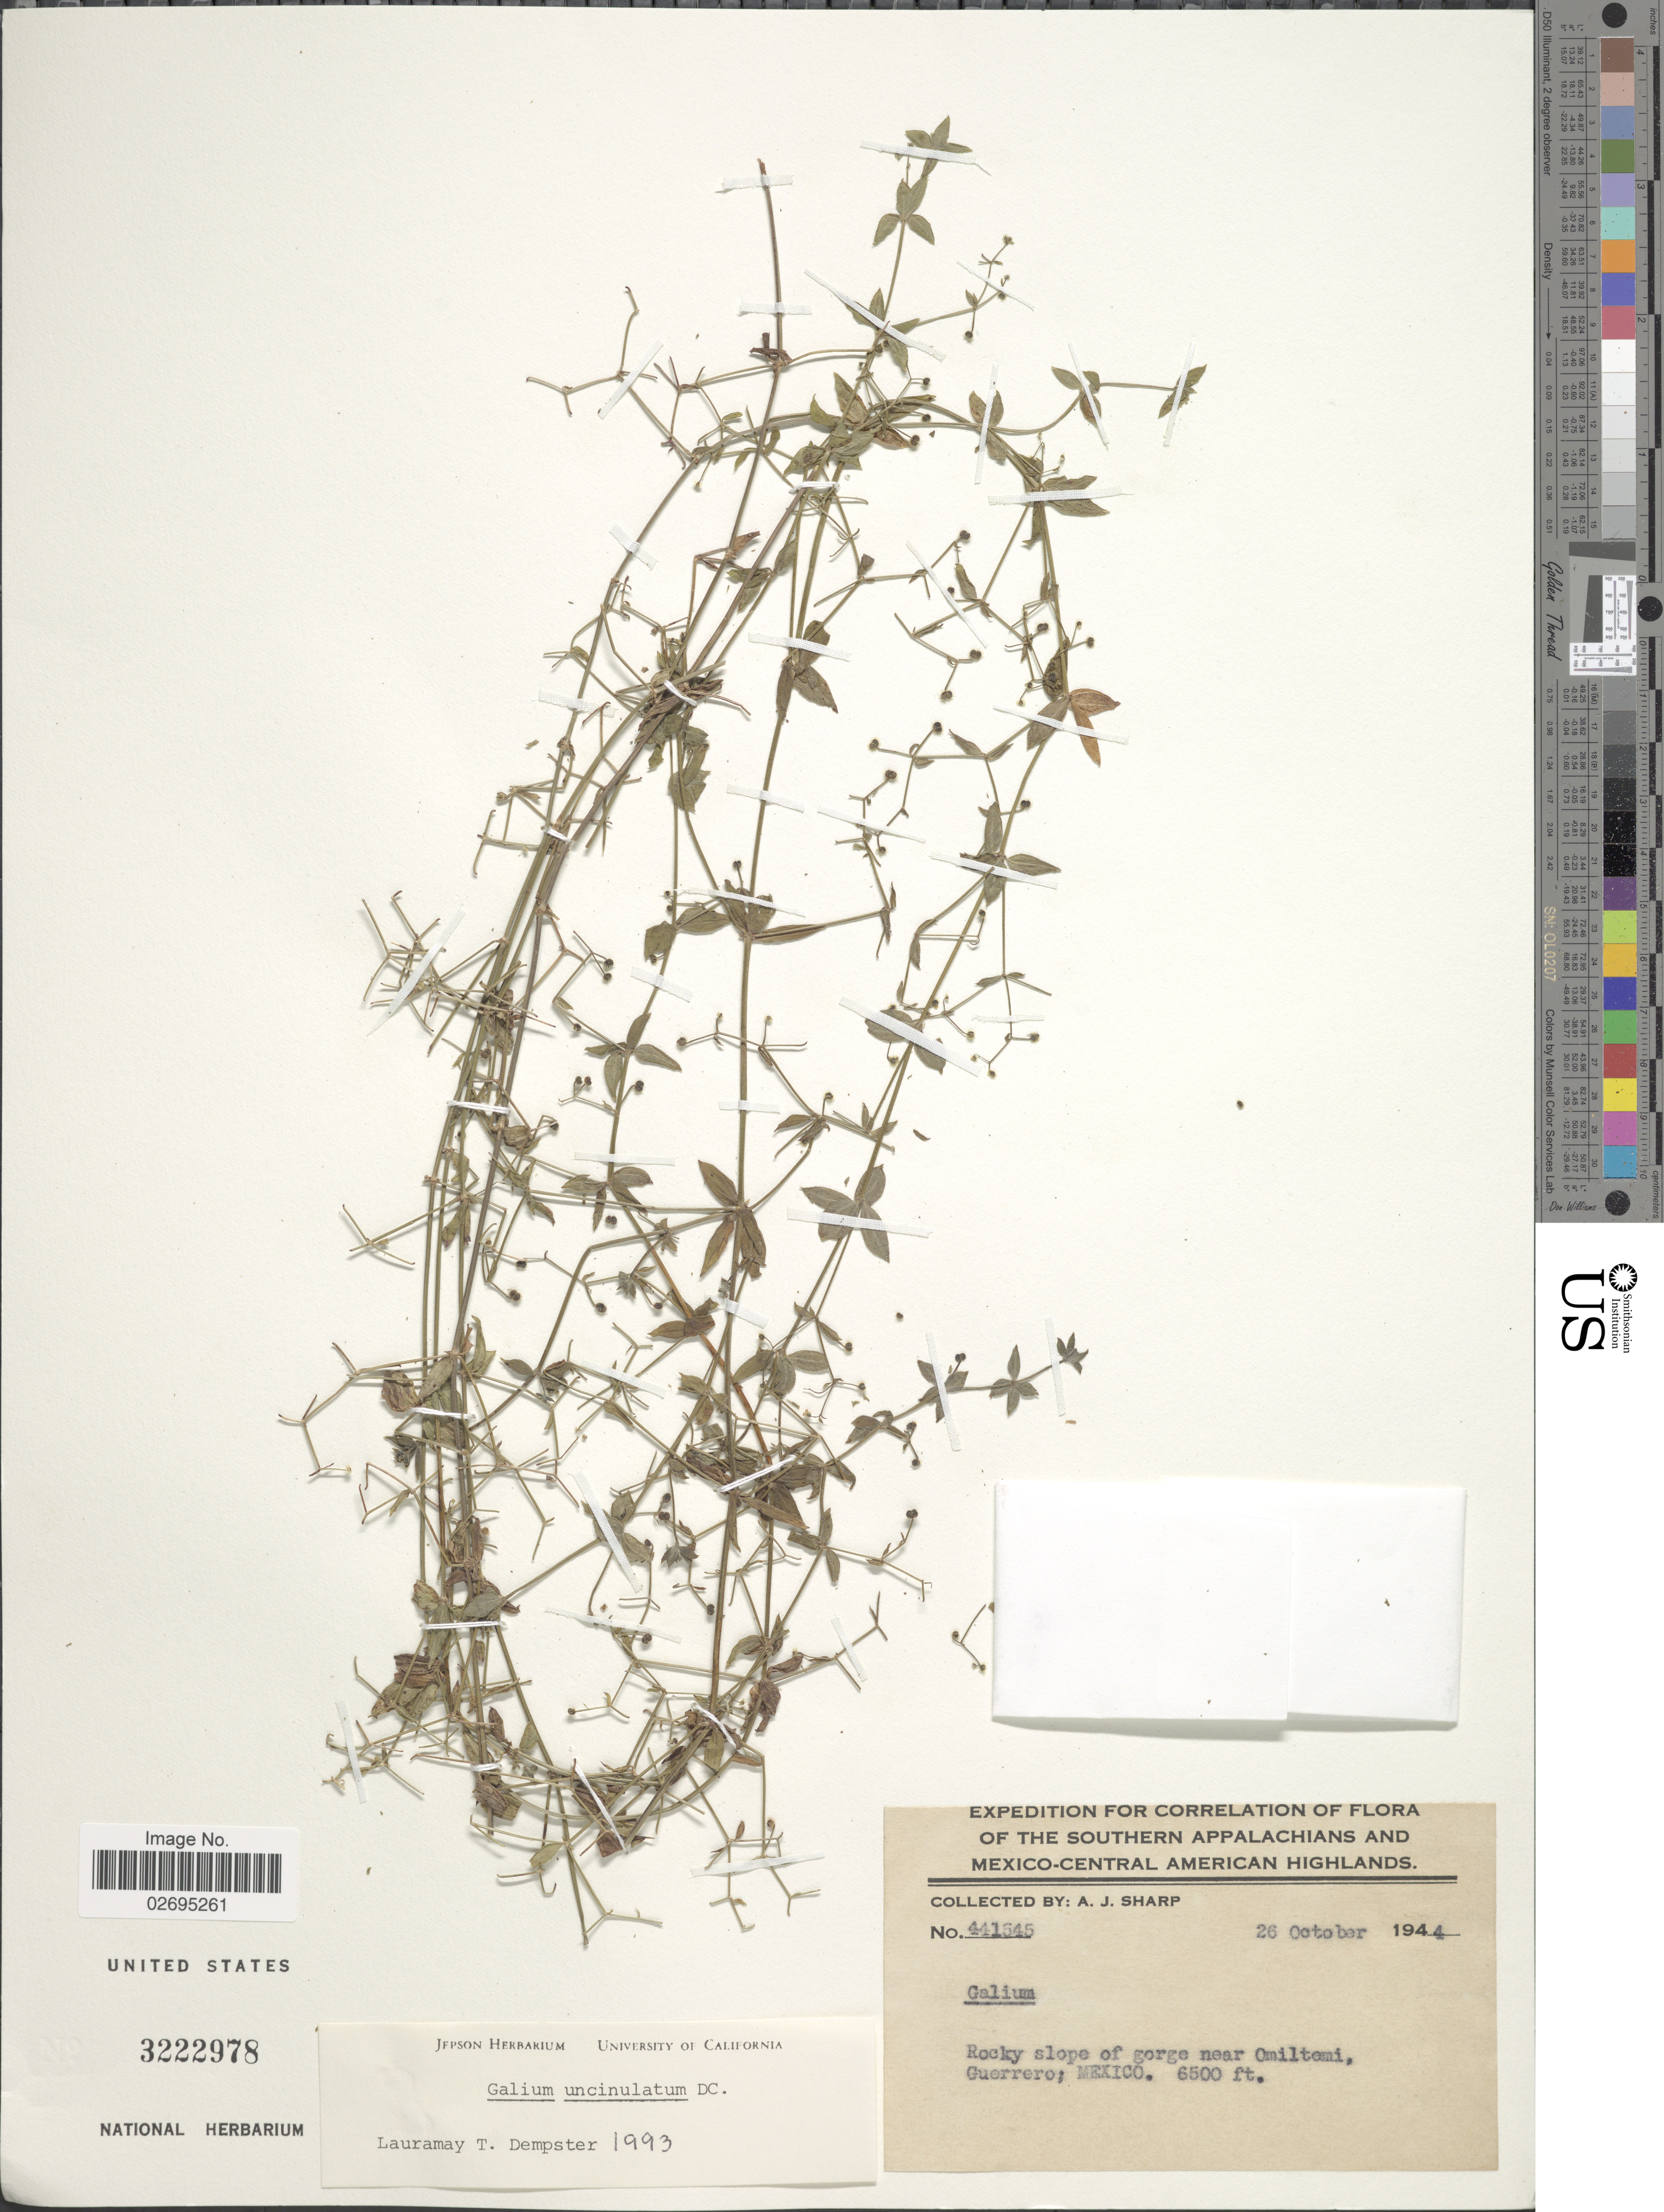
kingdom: Plantae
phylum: Tracheophyta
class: Magnoliopsida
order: Gentianales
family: Rubiaceae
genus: Galium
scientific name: Galium uncinulatum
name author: DC.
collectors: A. J. Sharp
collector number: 441545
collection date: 1944-10-26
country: Mexico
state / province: Guerrero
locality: The Southern Appalachians and Mexico Central American Highlands, Rocky slopes of gorge near Omiltemi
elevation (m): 1981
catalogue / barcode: US 3222978